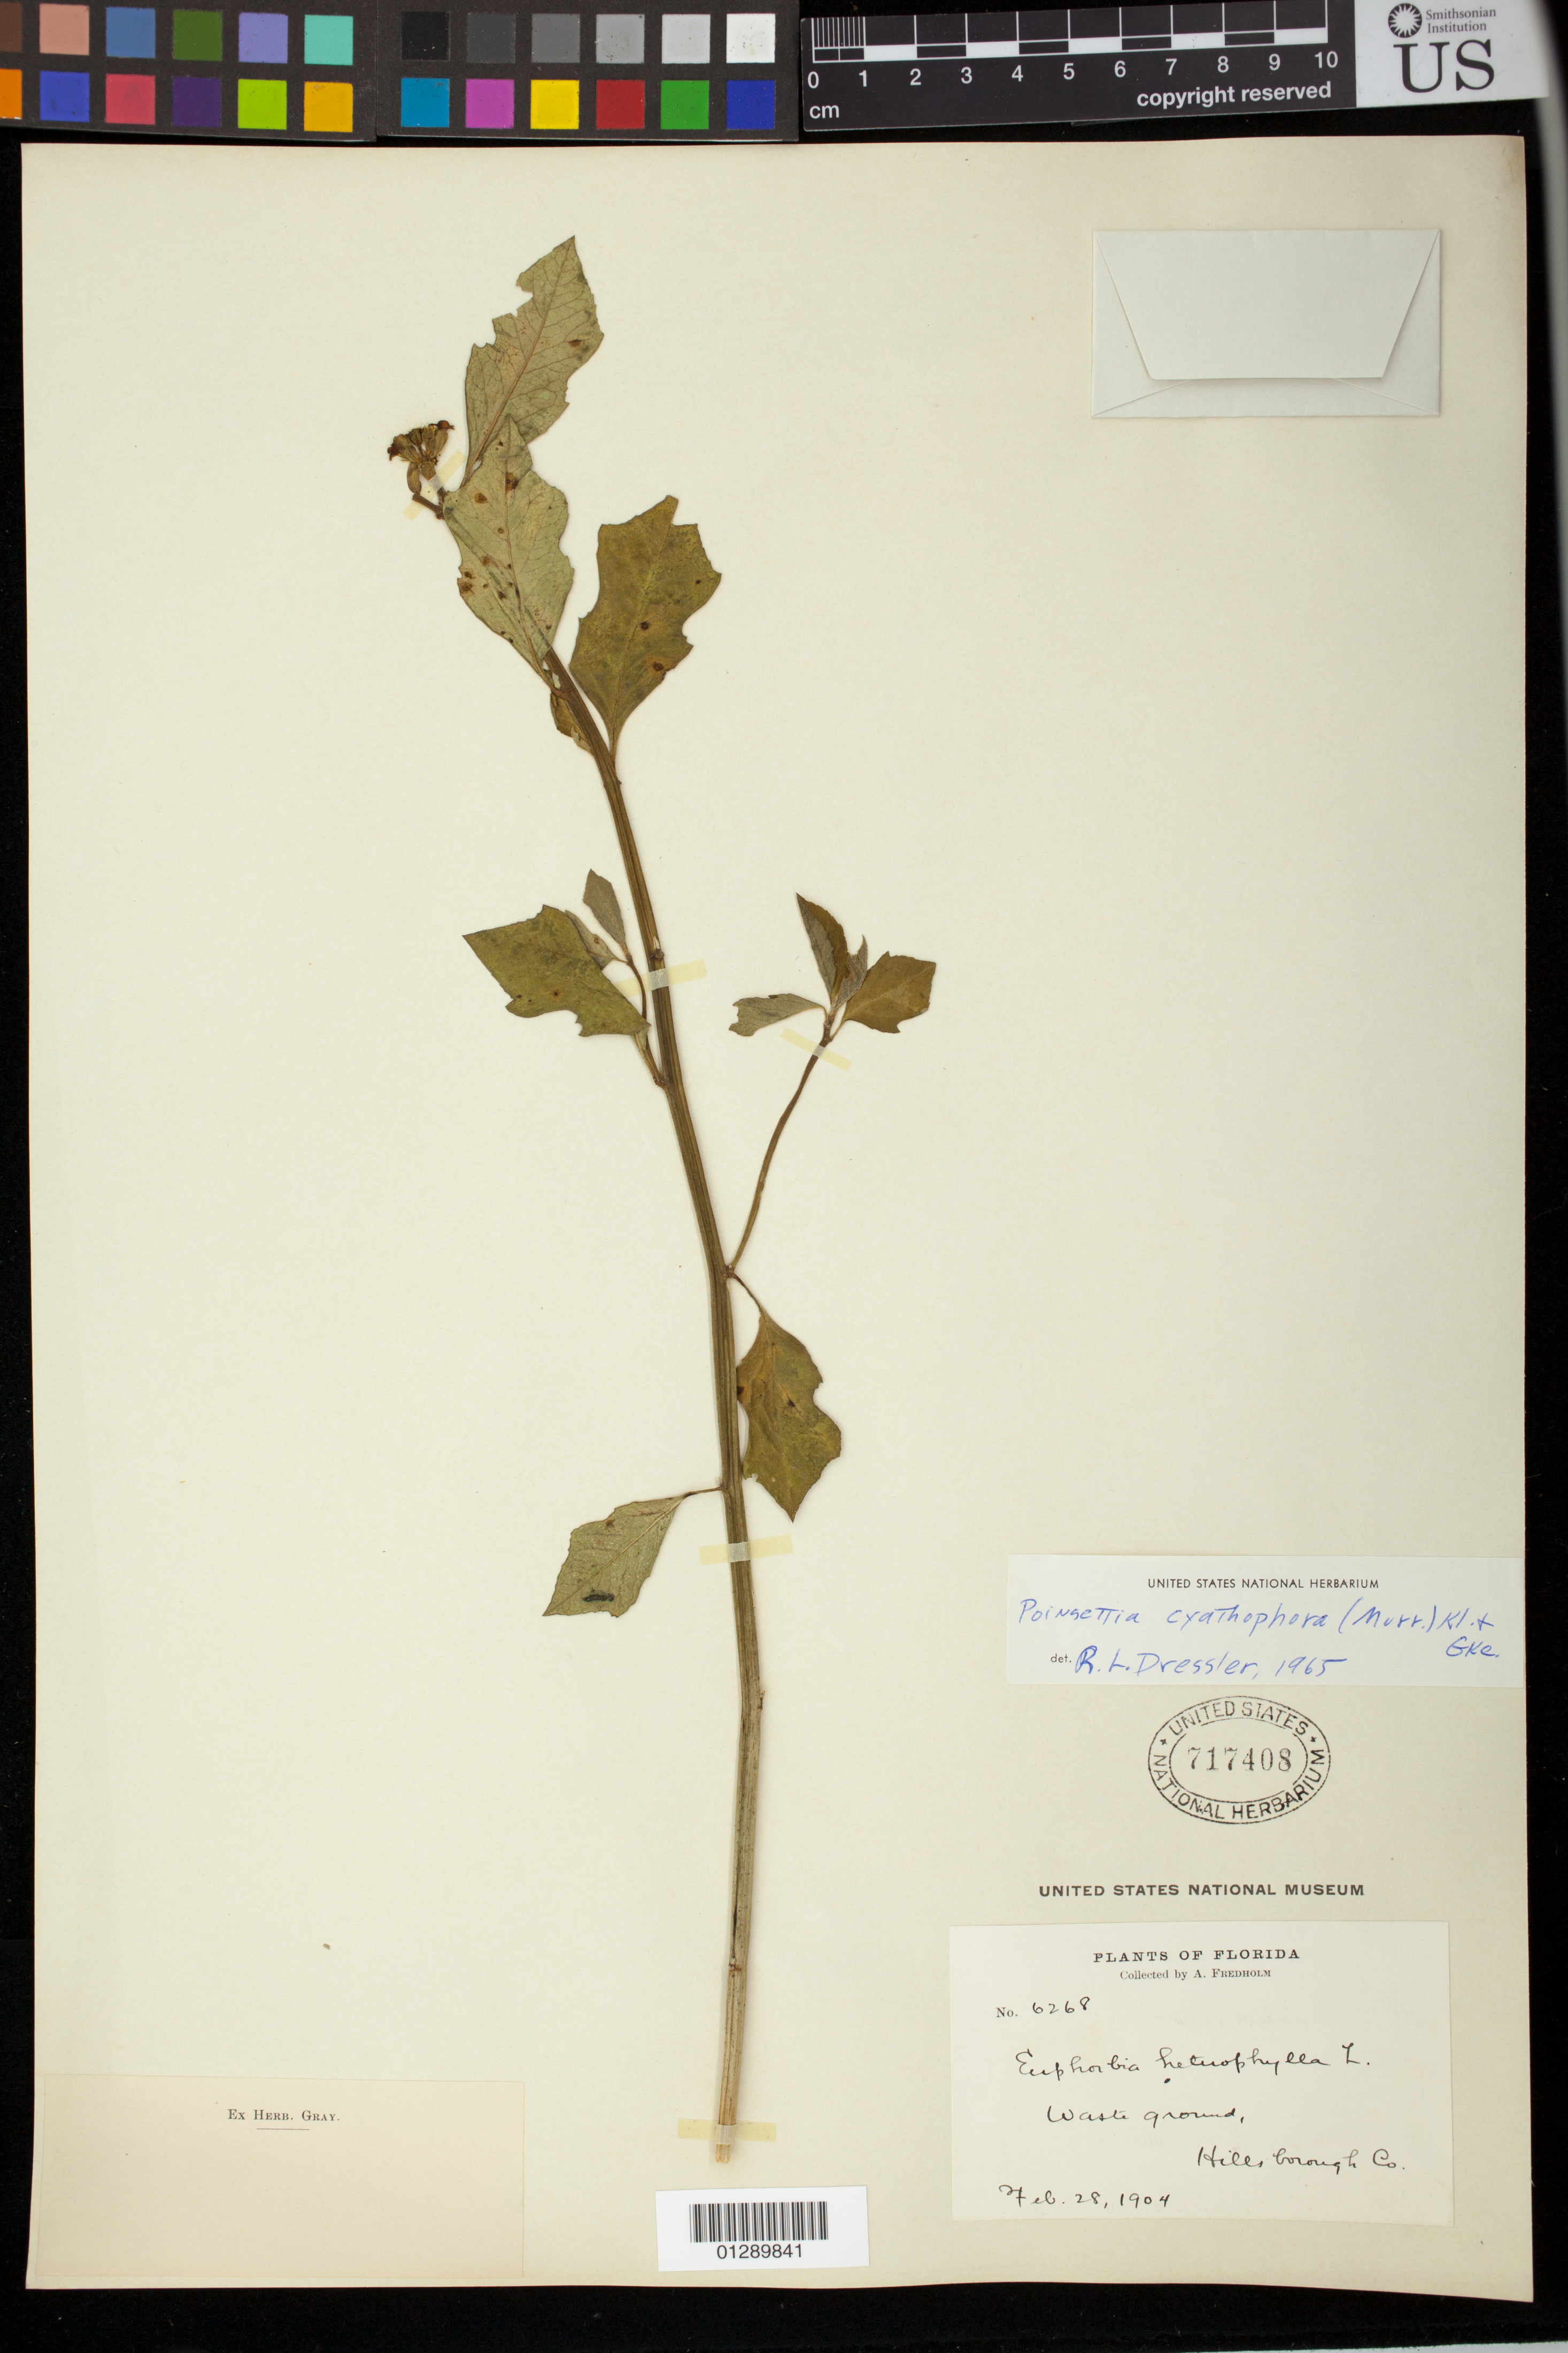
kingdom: Plantae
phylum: Tracheophyta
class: Magnoliopsida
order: Malpighiales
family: Euphorbiaceae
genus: Euphorbia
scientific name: Euphorbia heterophylla var. cyathophora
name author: (Murr.) Griseb.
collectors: A. J. Fredholm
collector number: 6268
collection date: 1904-02-28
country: United States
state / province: Florida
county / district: Hillsborough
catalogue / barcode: US 717408